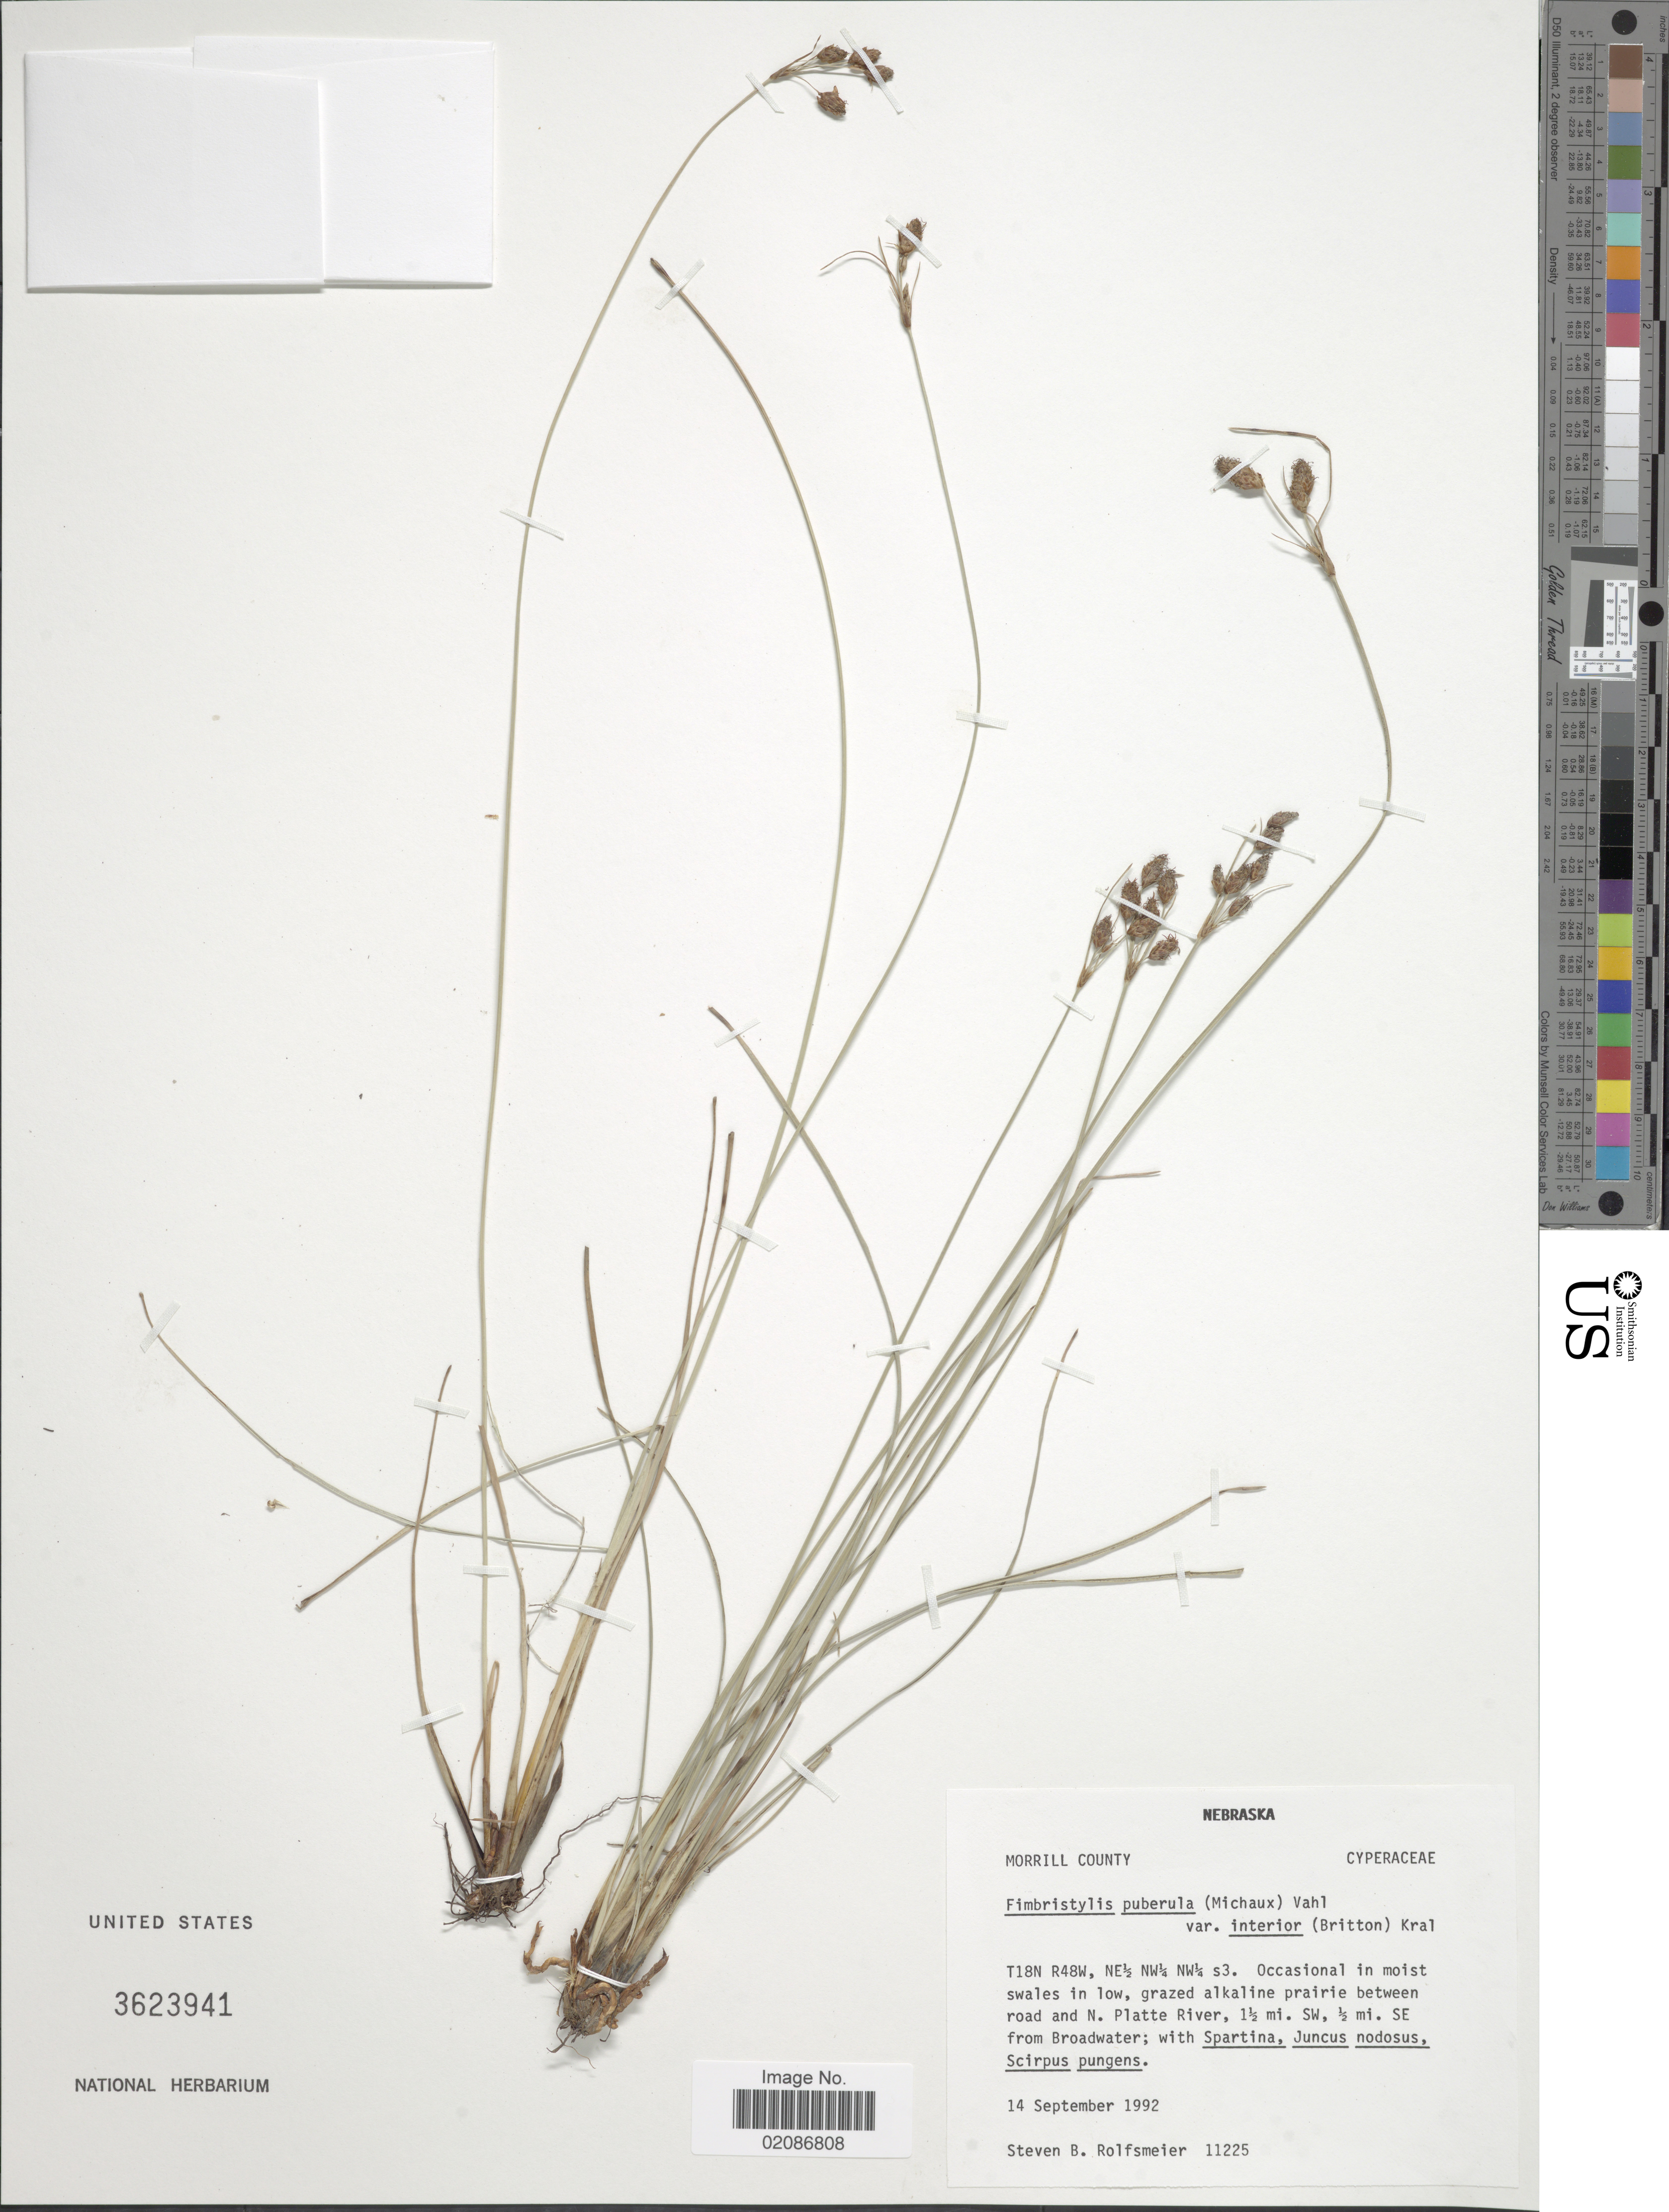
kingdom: Plantae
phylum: Tracheophyta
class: Liliopsida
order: Poales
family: Cyperaceae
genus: Fimbristylis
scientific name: Fimbristylis puberula var. interior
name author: (Britton) Kral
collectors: S. Rolfsmeier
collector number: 11225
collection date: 1992-09-14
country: United States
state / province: Nebraska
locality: T18N, R48W, NE½ NW¼ NW¼ s3, grazed alkaline prairie between road and N. Platte River, 1½ mi. SW, ½ mi. SE from Broadwater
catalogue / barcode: US 3623941